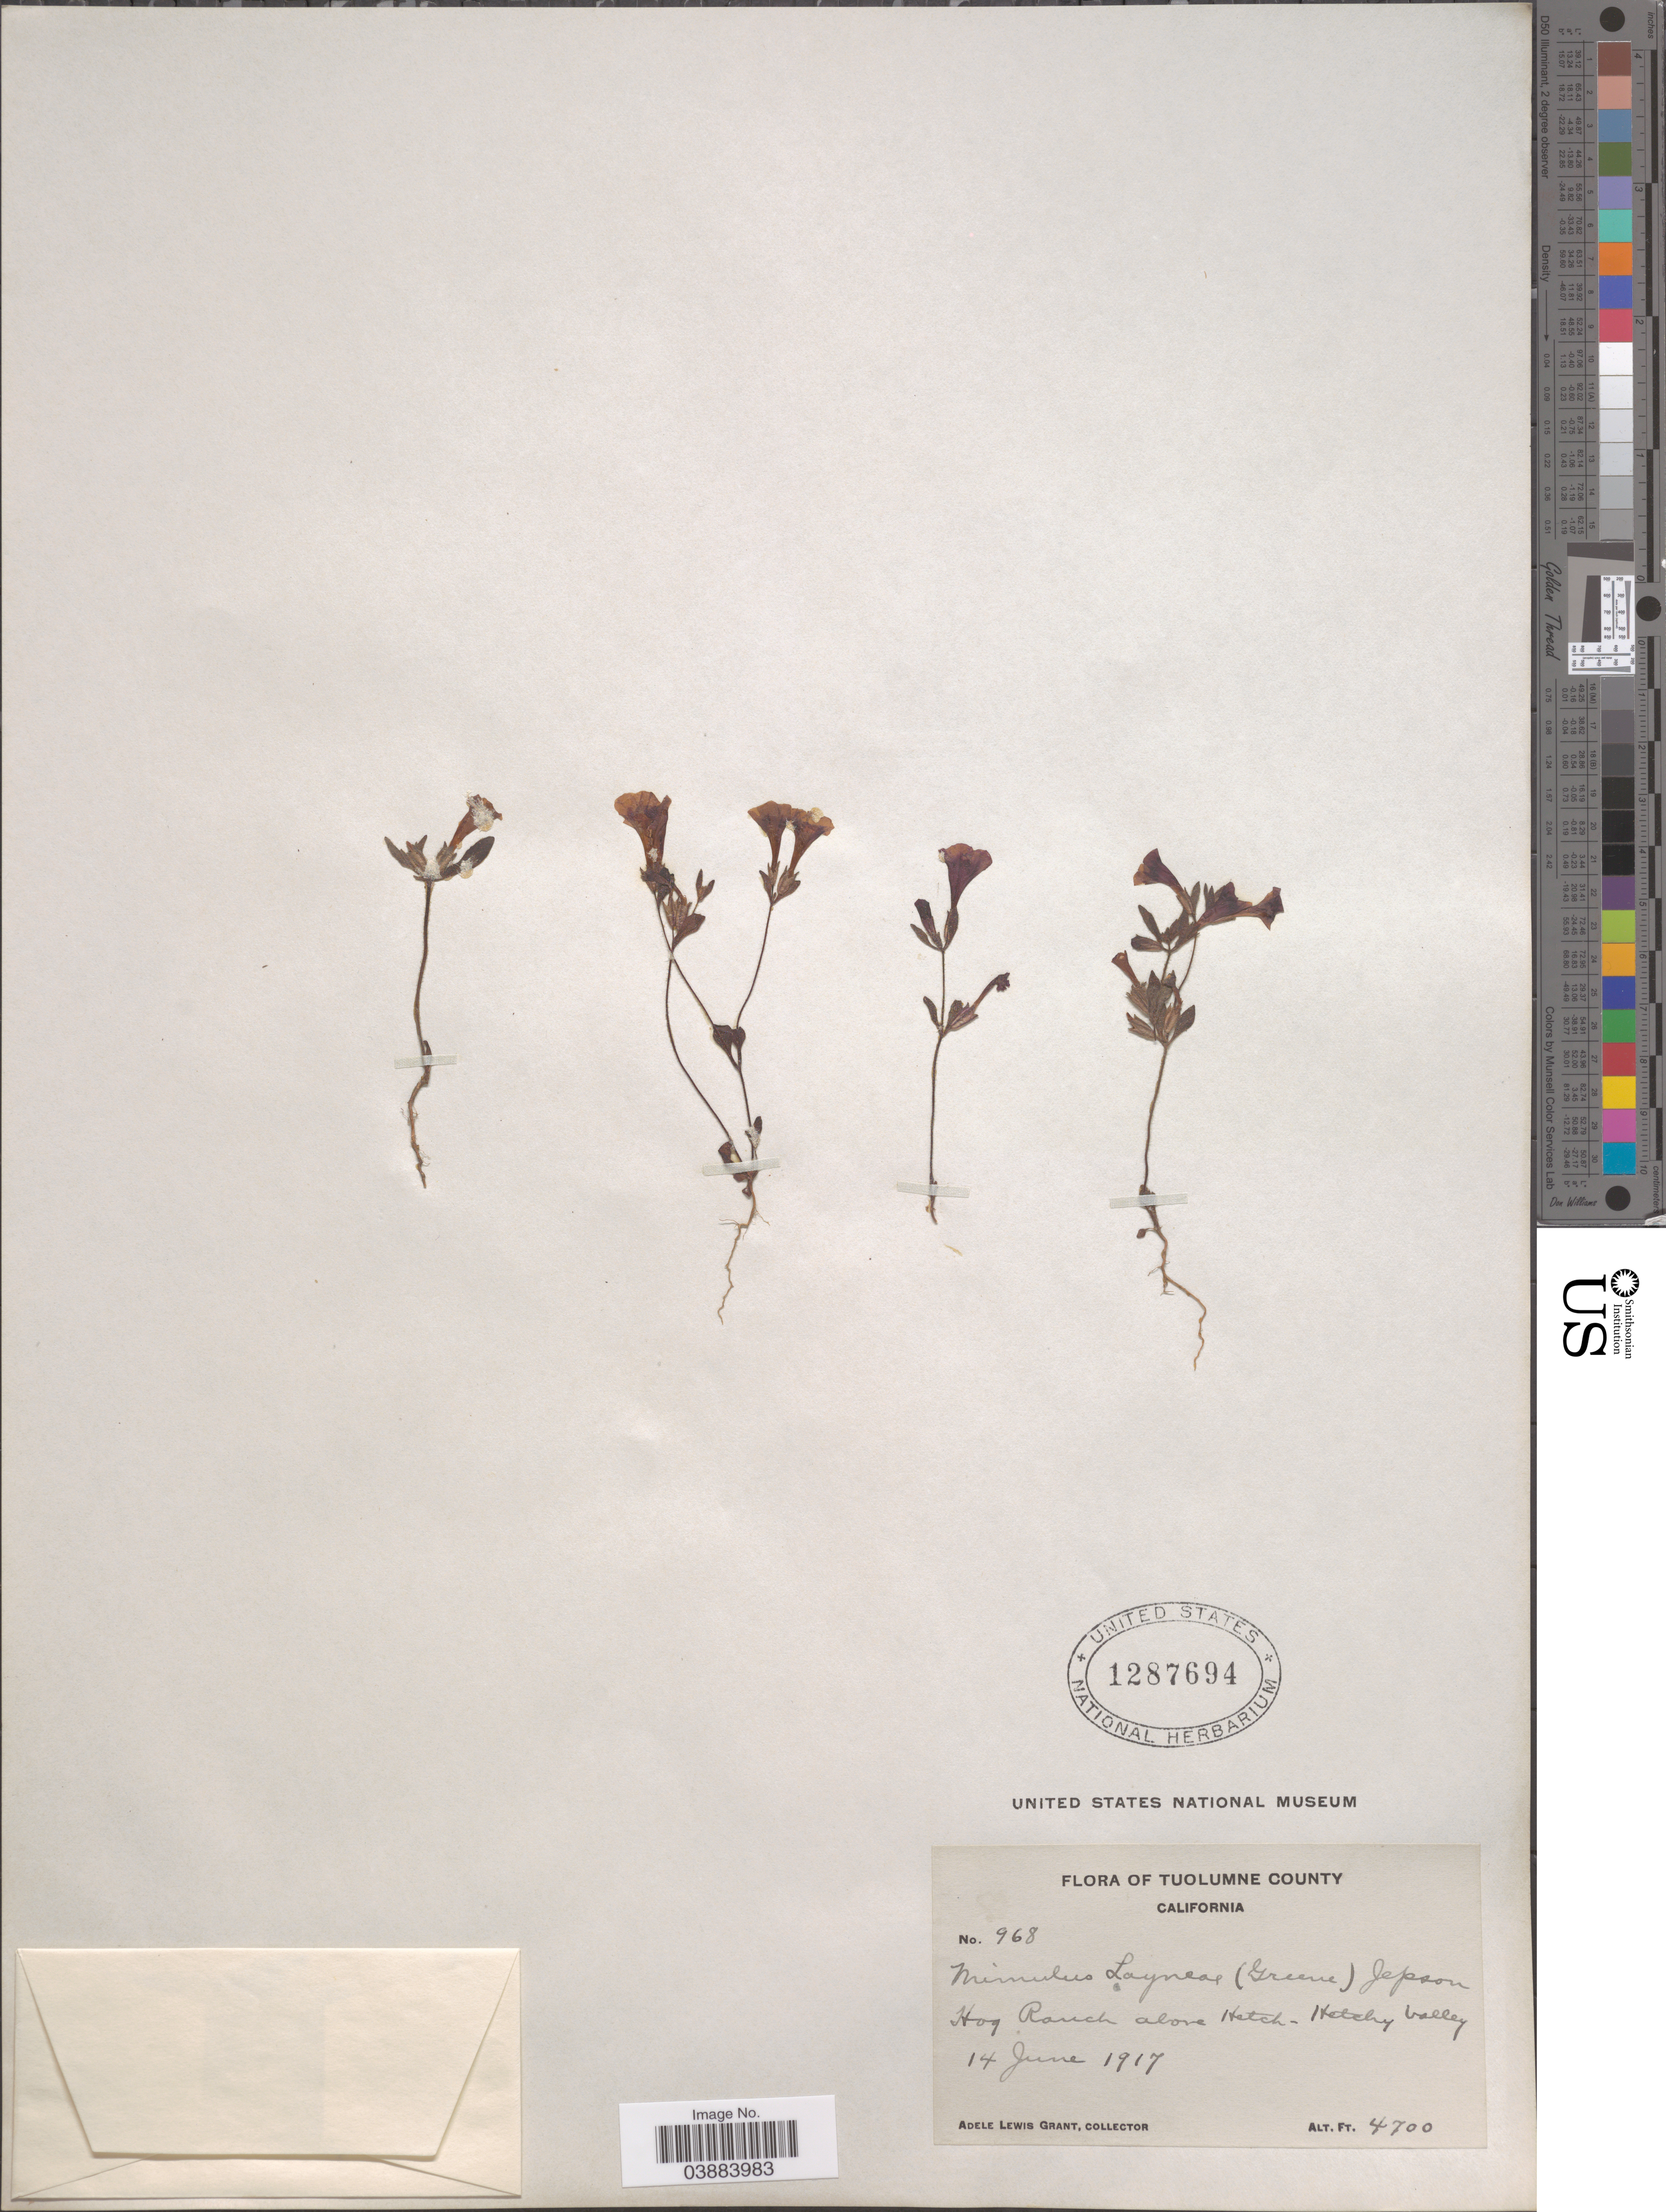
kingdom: Plantae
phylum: Tracheophyta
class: Magnoliopsida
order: Lamiales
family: Phrymaceae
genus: Eunanus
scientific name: Eunanus layneae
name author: Greene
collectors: A. L. Grant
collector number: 968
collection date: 1917-06-14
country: United States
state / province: California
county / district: Tuolumne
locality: Tuolumne County. Hog Ranch above Hetch-Hetchy Valley.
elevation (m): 1433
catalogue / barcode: US 1287694